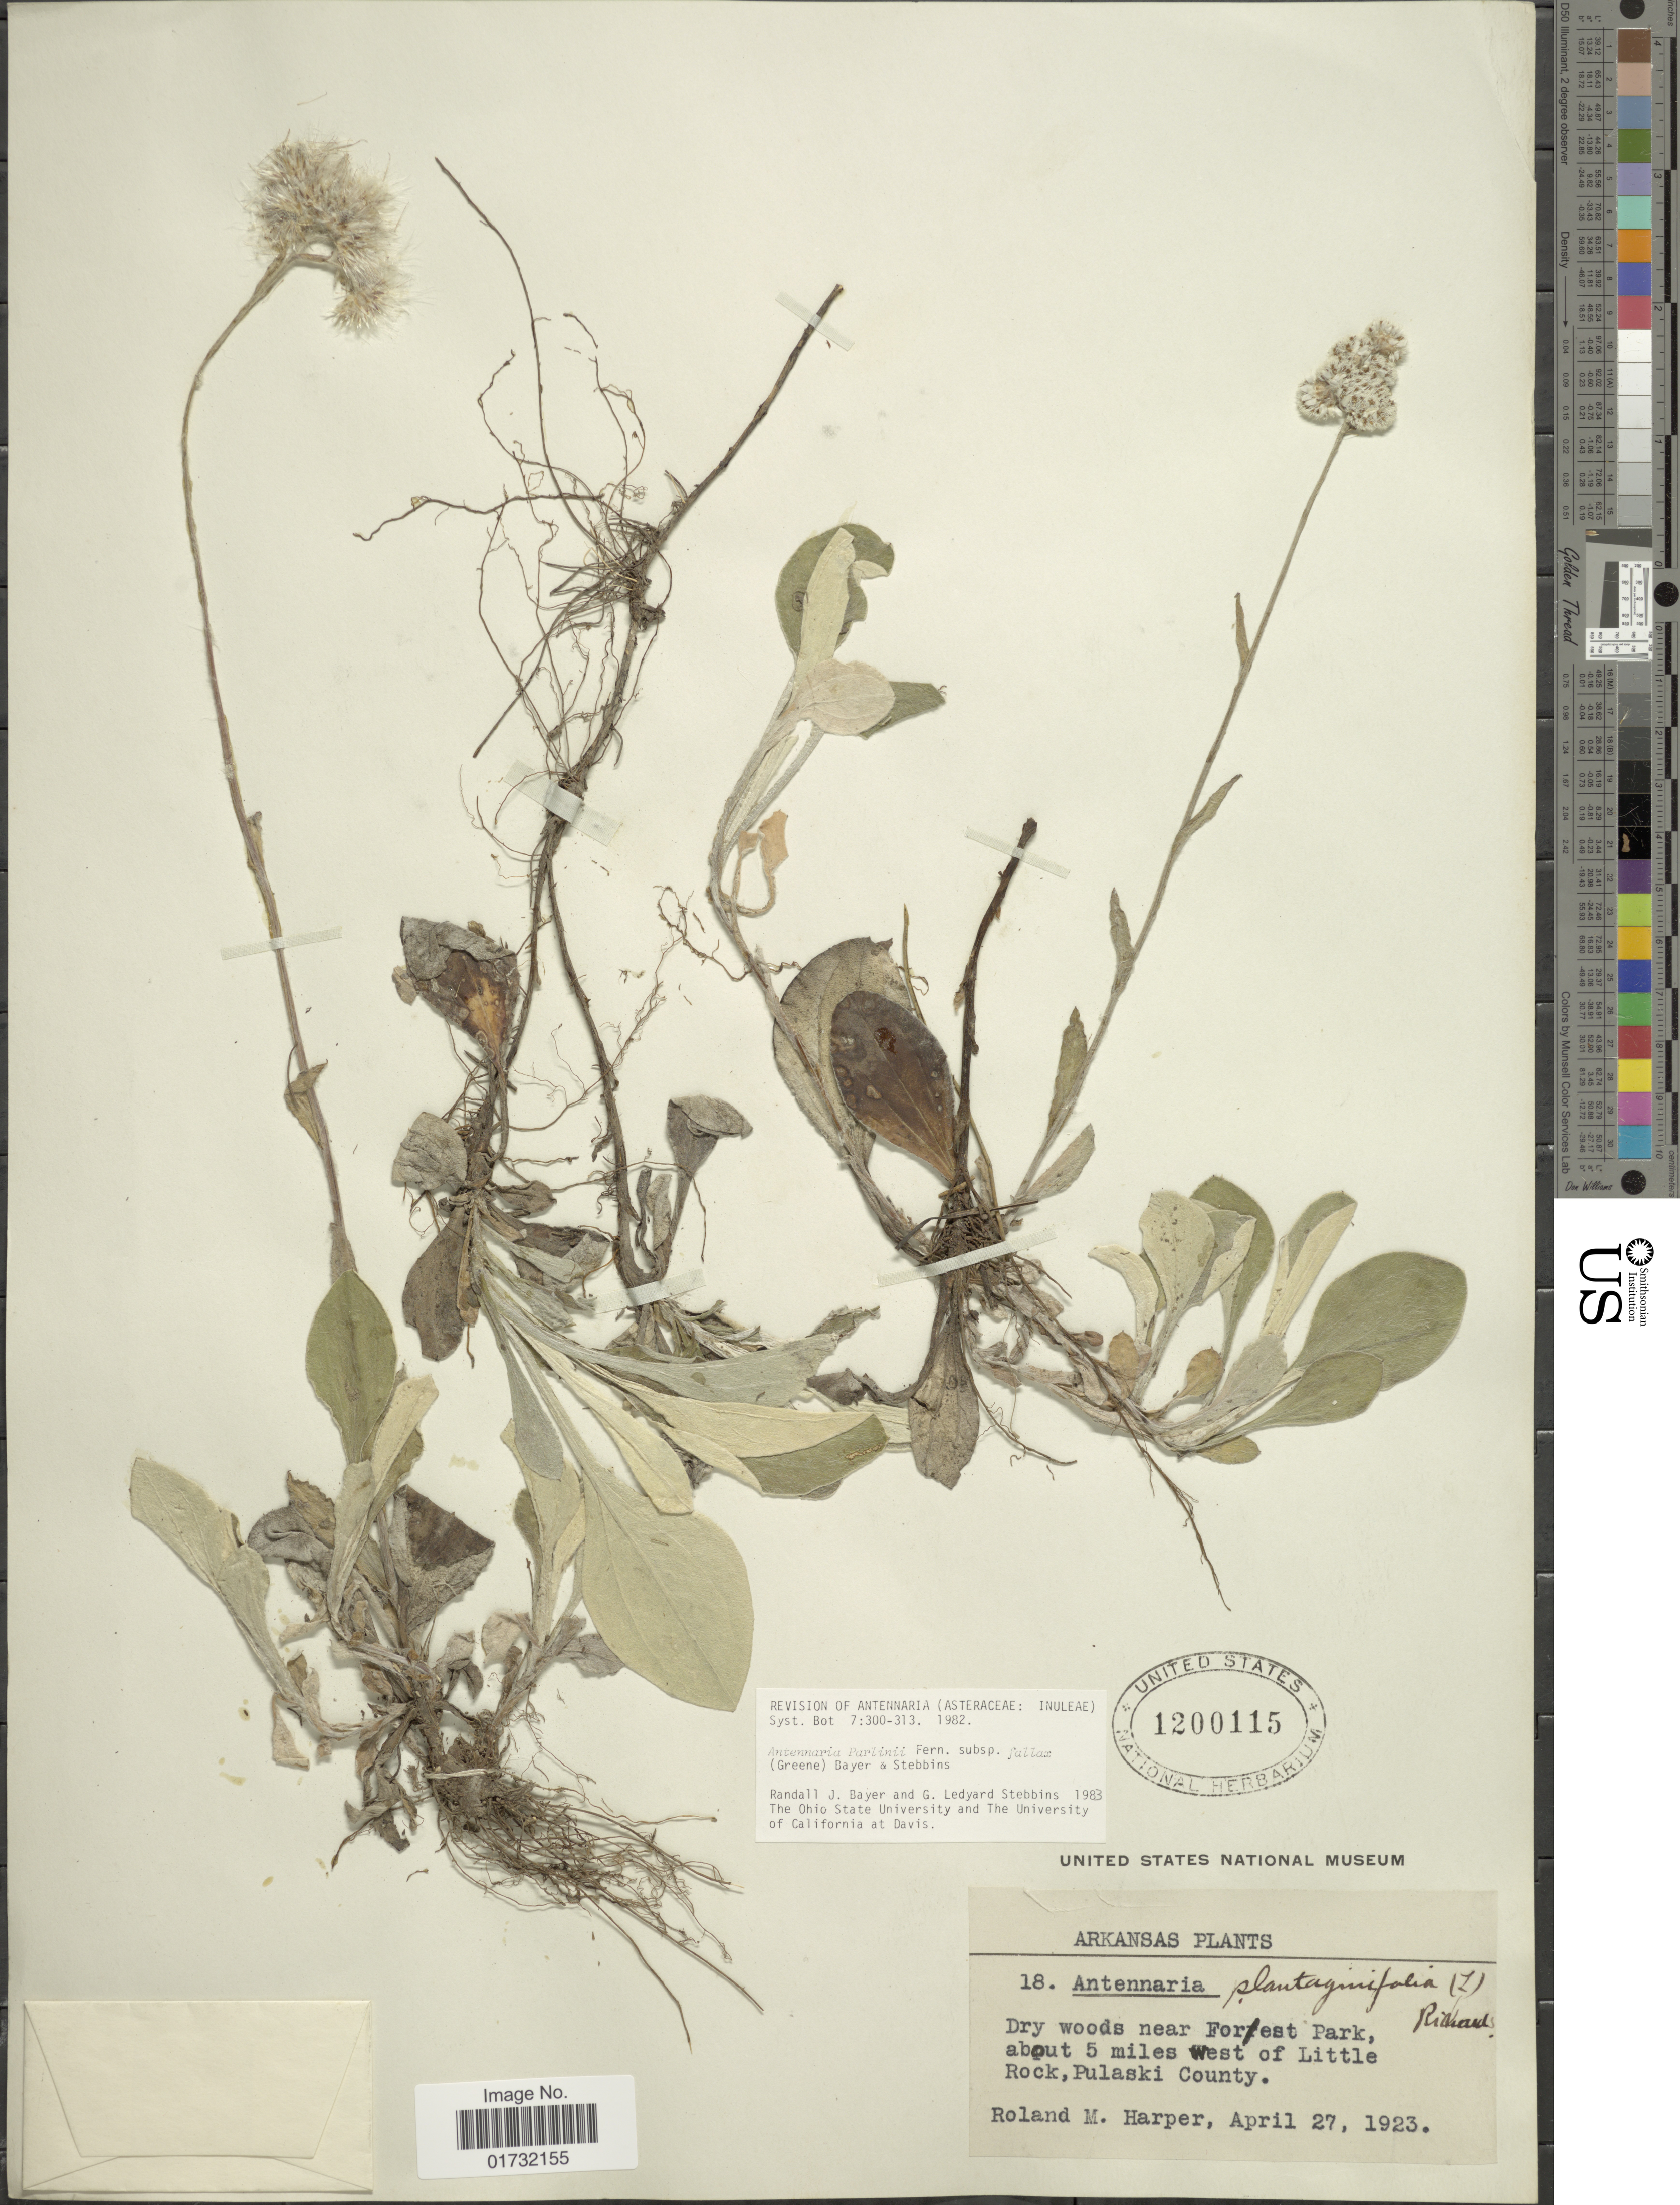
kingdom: Plantae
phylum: Tracheophyta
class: Magnoliopsida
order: Asterales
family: Asteraceae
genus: Antennaria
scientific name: Antennaria parlinii subsp. fallax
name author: (Greene) R.J. Bayer & Stebbins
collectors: R. M. Harper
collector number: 18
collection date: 1923-04-27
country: United States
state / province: Arkansas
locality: About 5 miles west of Little Rock, Pulaski County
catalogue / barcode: US 1200115